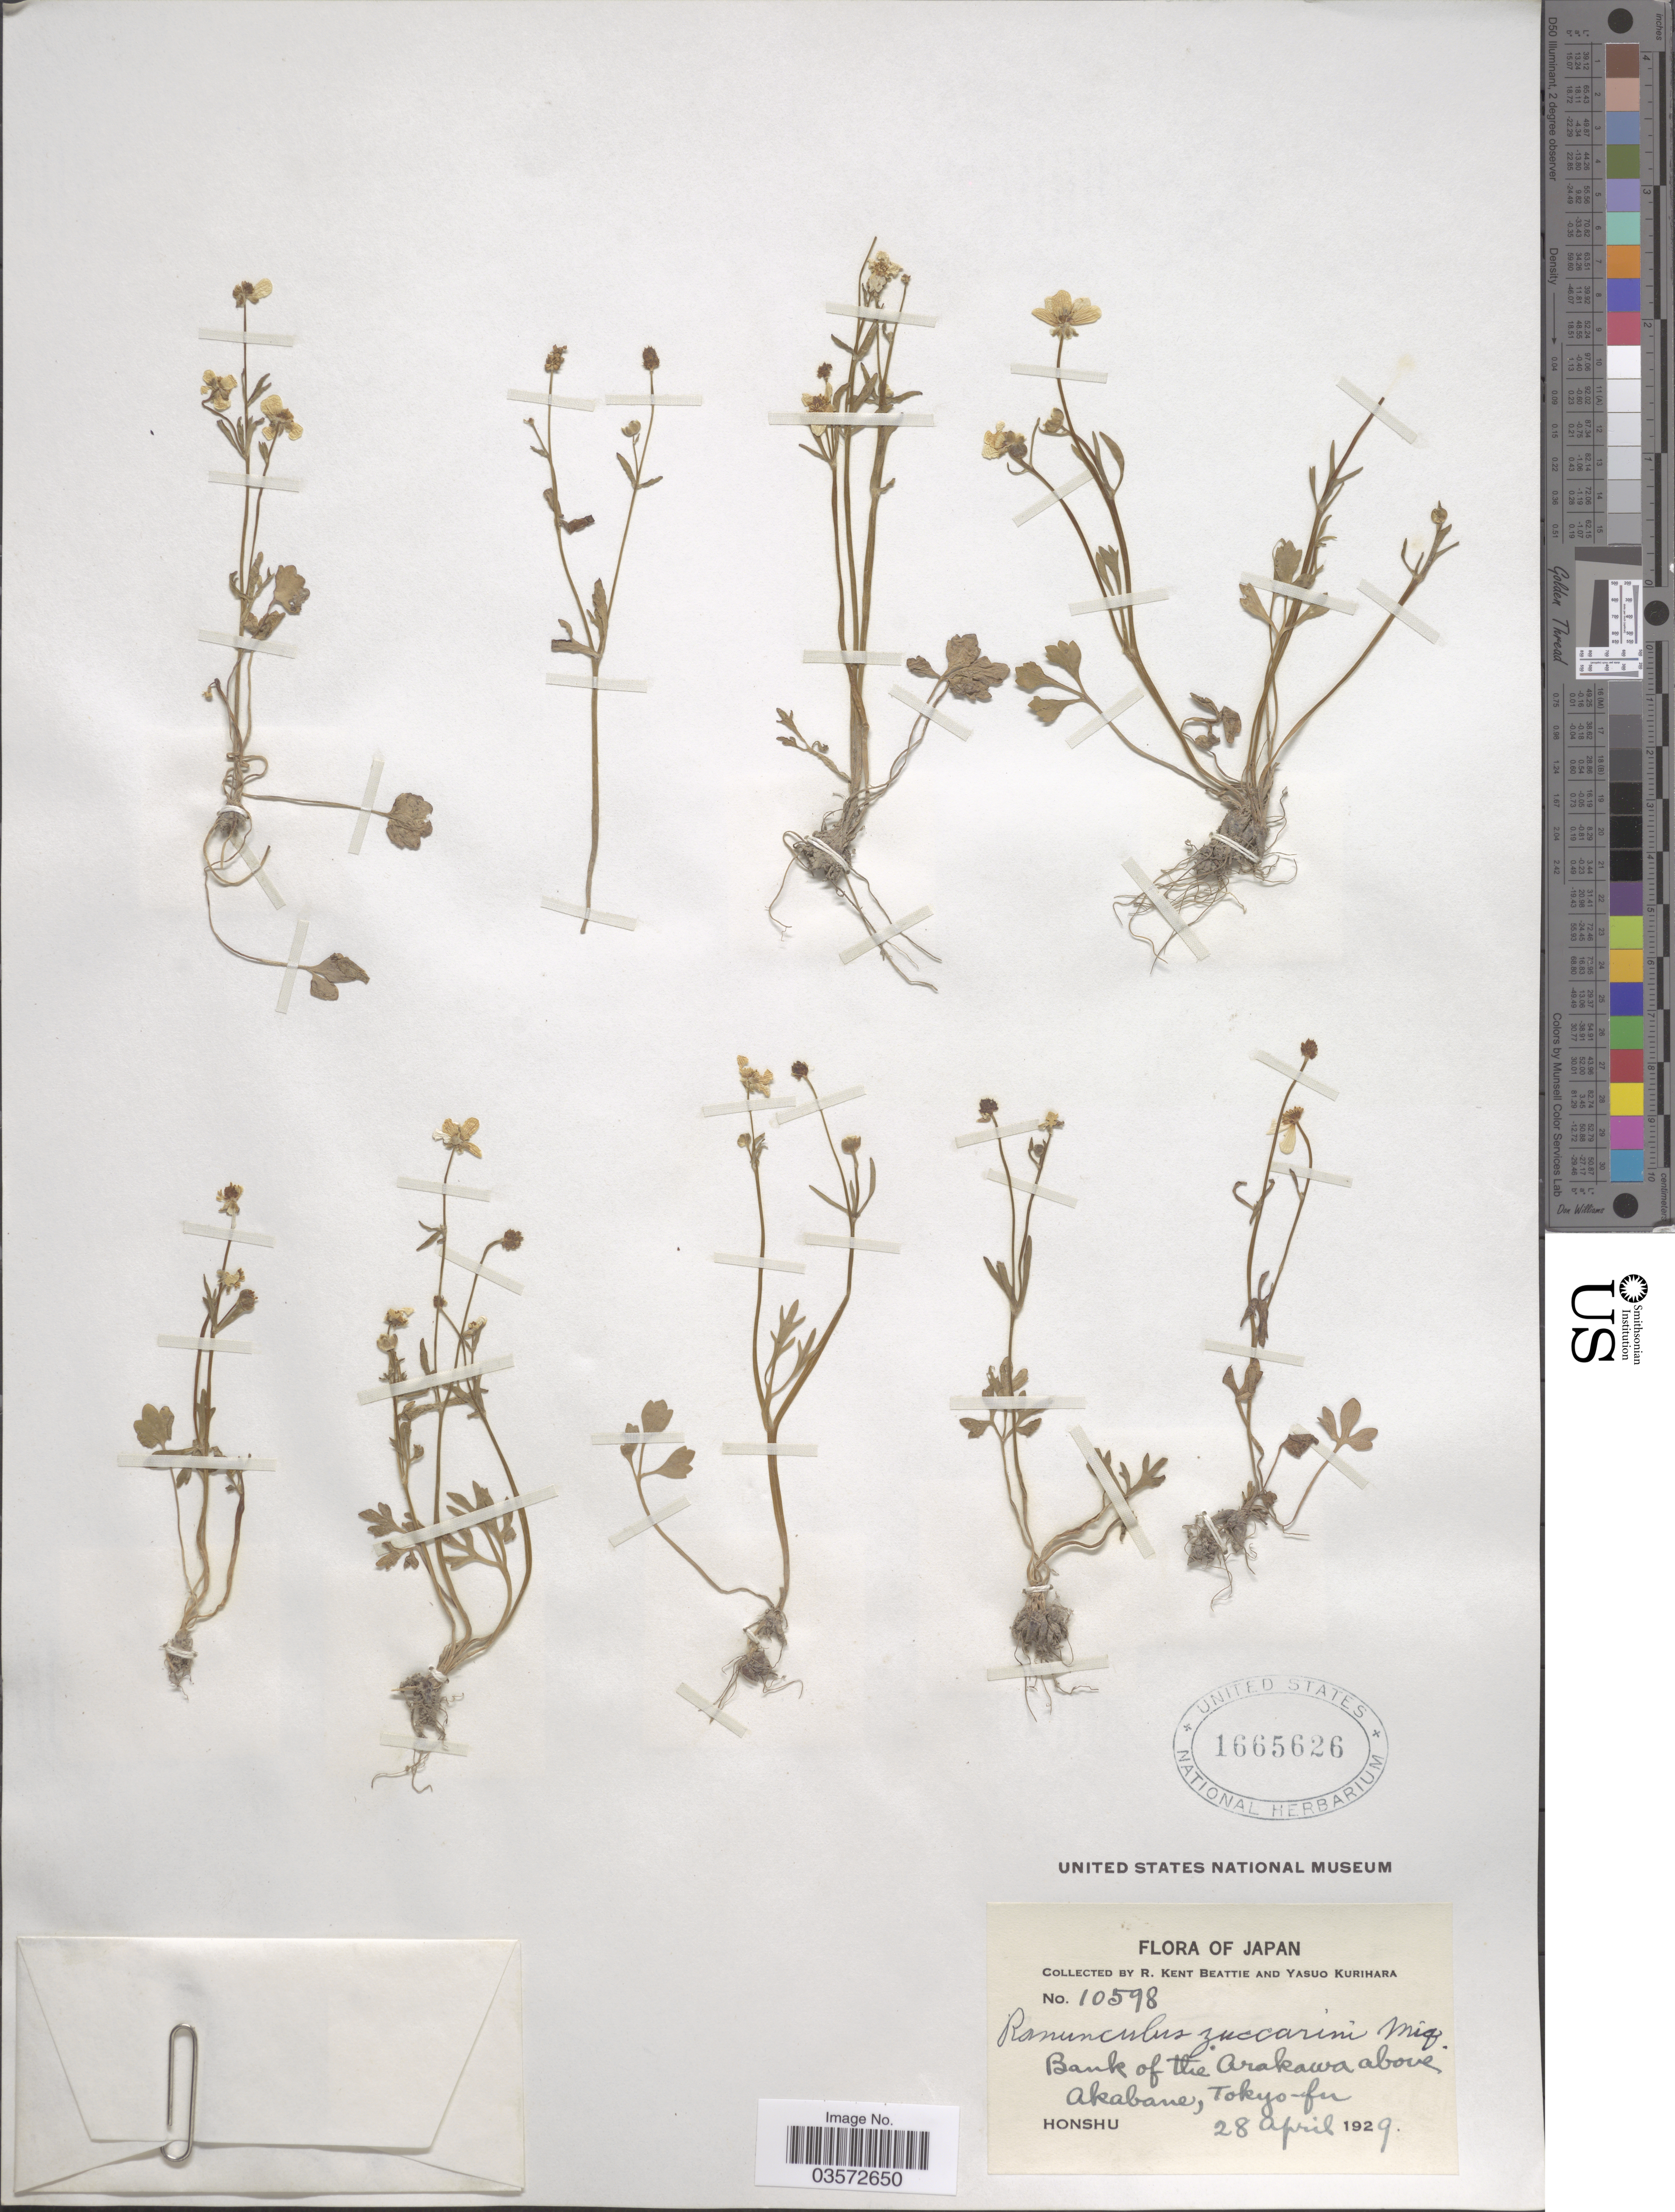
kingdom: Plantae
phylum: Tracheophyta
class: Magnoliopsida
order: Ranunculales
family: Ranunculaceae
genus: Ranunculus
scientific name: Ranunculus extorris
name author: Hance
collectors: R. K. Beattie & Y. Kurihara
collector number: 10598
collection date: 1929-04-28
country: Japan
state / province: Tokyo, Federal City of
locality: Bank of the Orakawa above Akabane, Tokyo-fy. Honshu.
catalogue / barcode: US 1665626